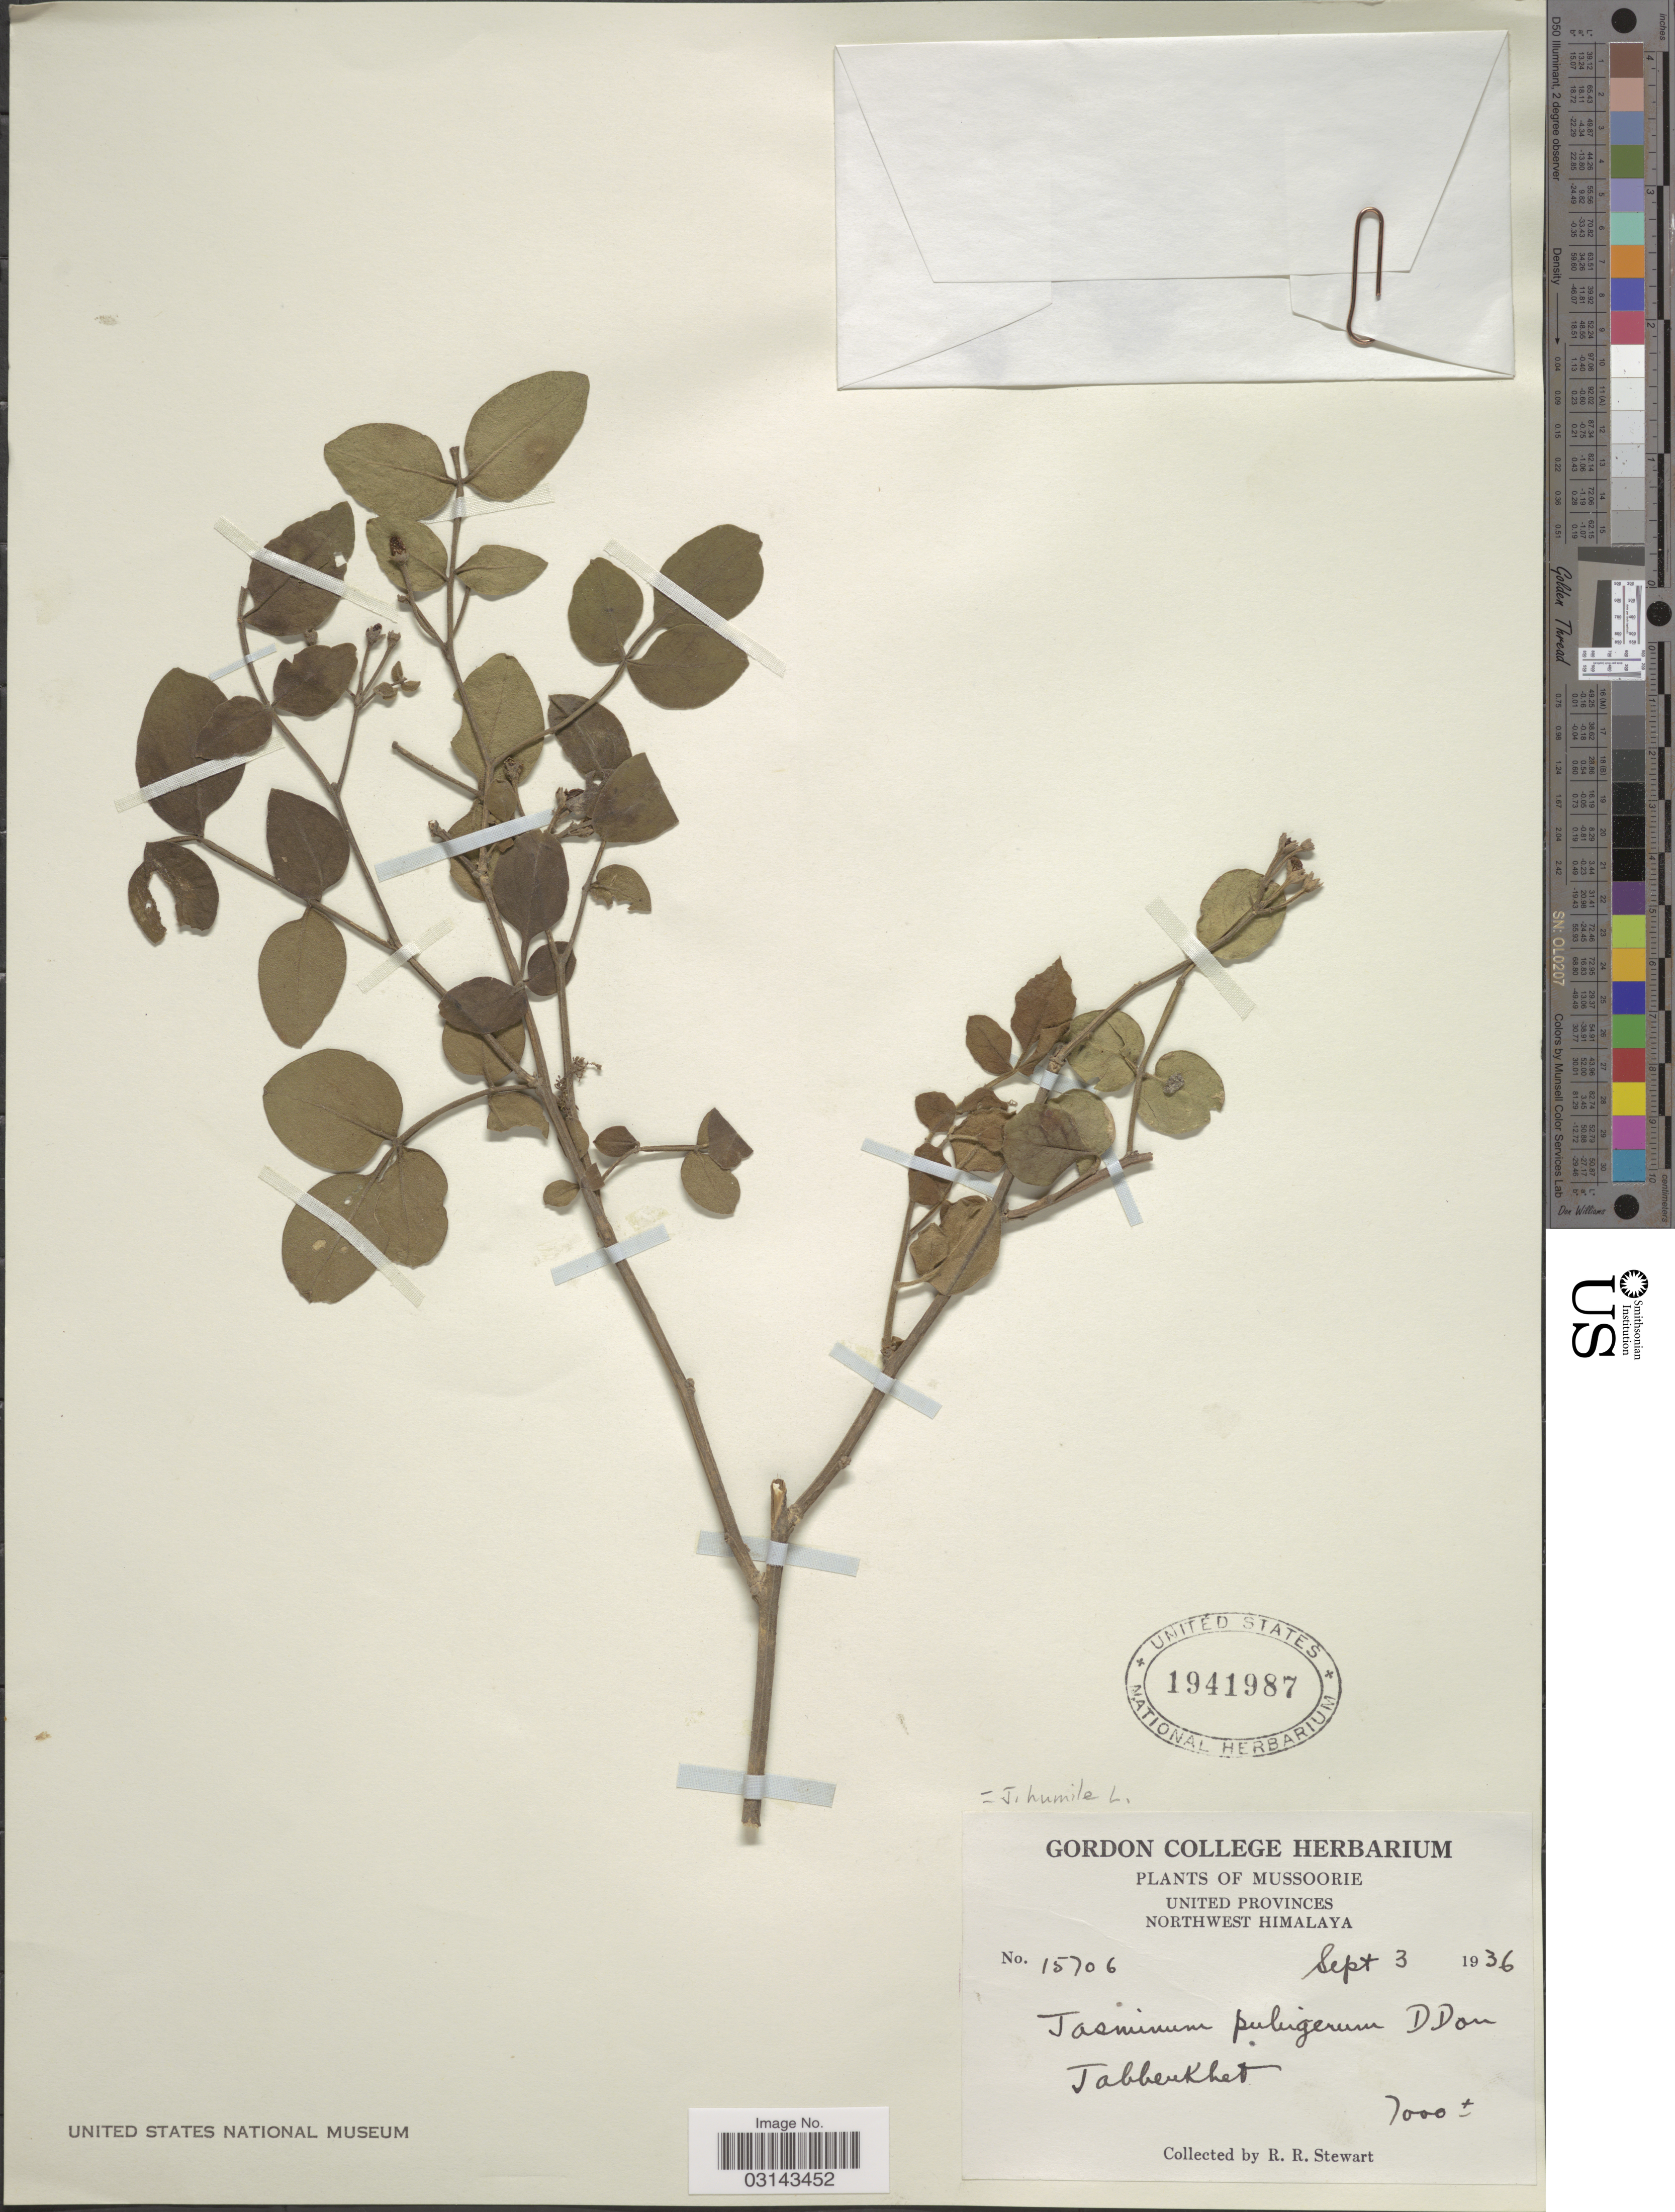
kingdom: Plantae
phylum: Tracheophyta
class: Magnoliopsida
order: Lamiales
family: Oleaceae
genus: Jasminum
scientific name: Jasminum humile var. humile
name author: L.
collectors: R. Stewart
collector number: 15706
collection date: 1936-09-03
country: India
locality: Mussoorie. United Provinces. Northwest Himalaya. Tabberkhet.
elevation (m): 2134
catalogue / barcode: US 1941987